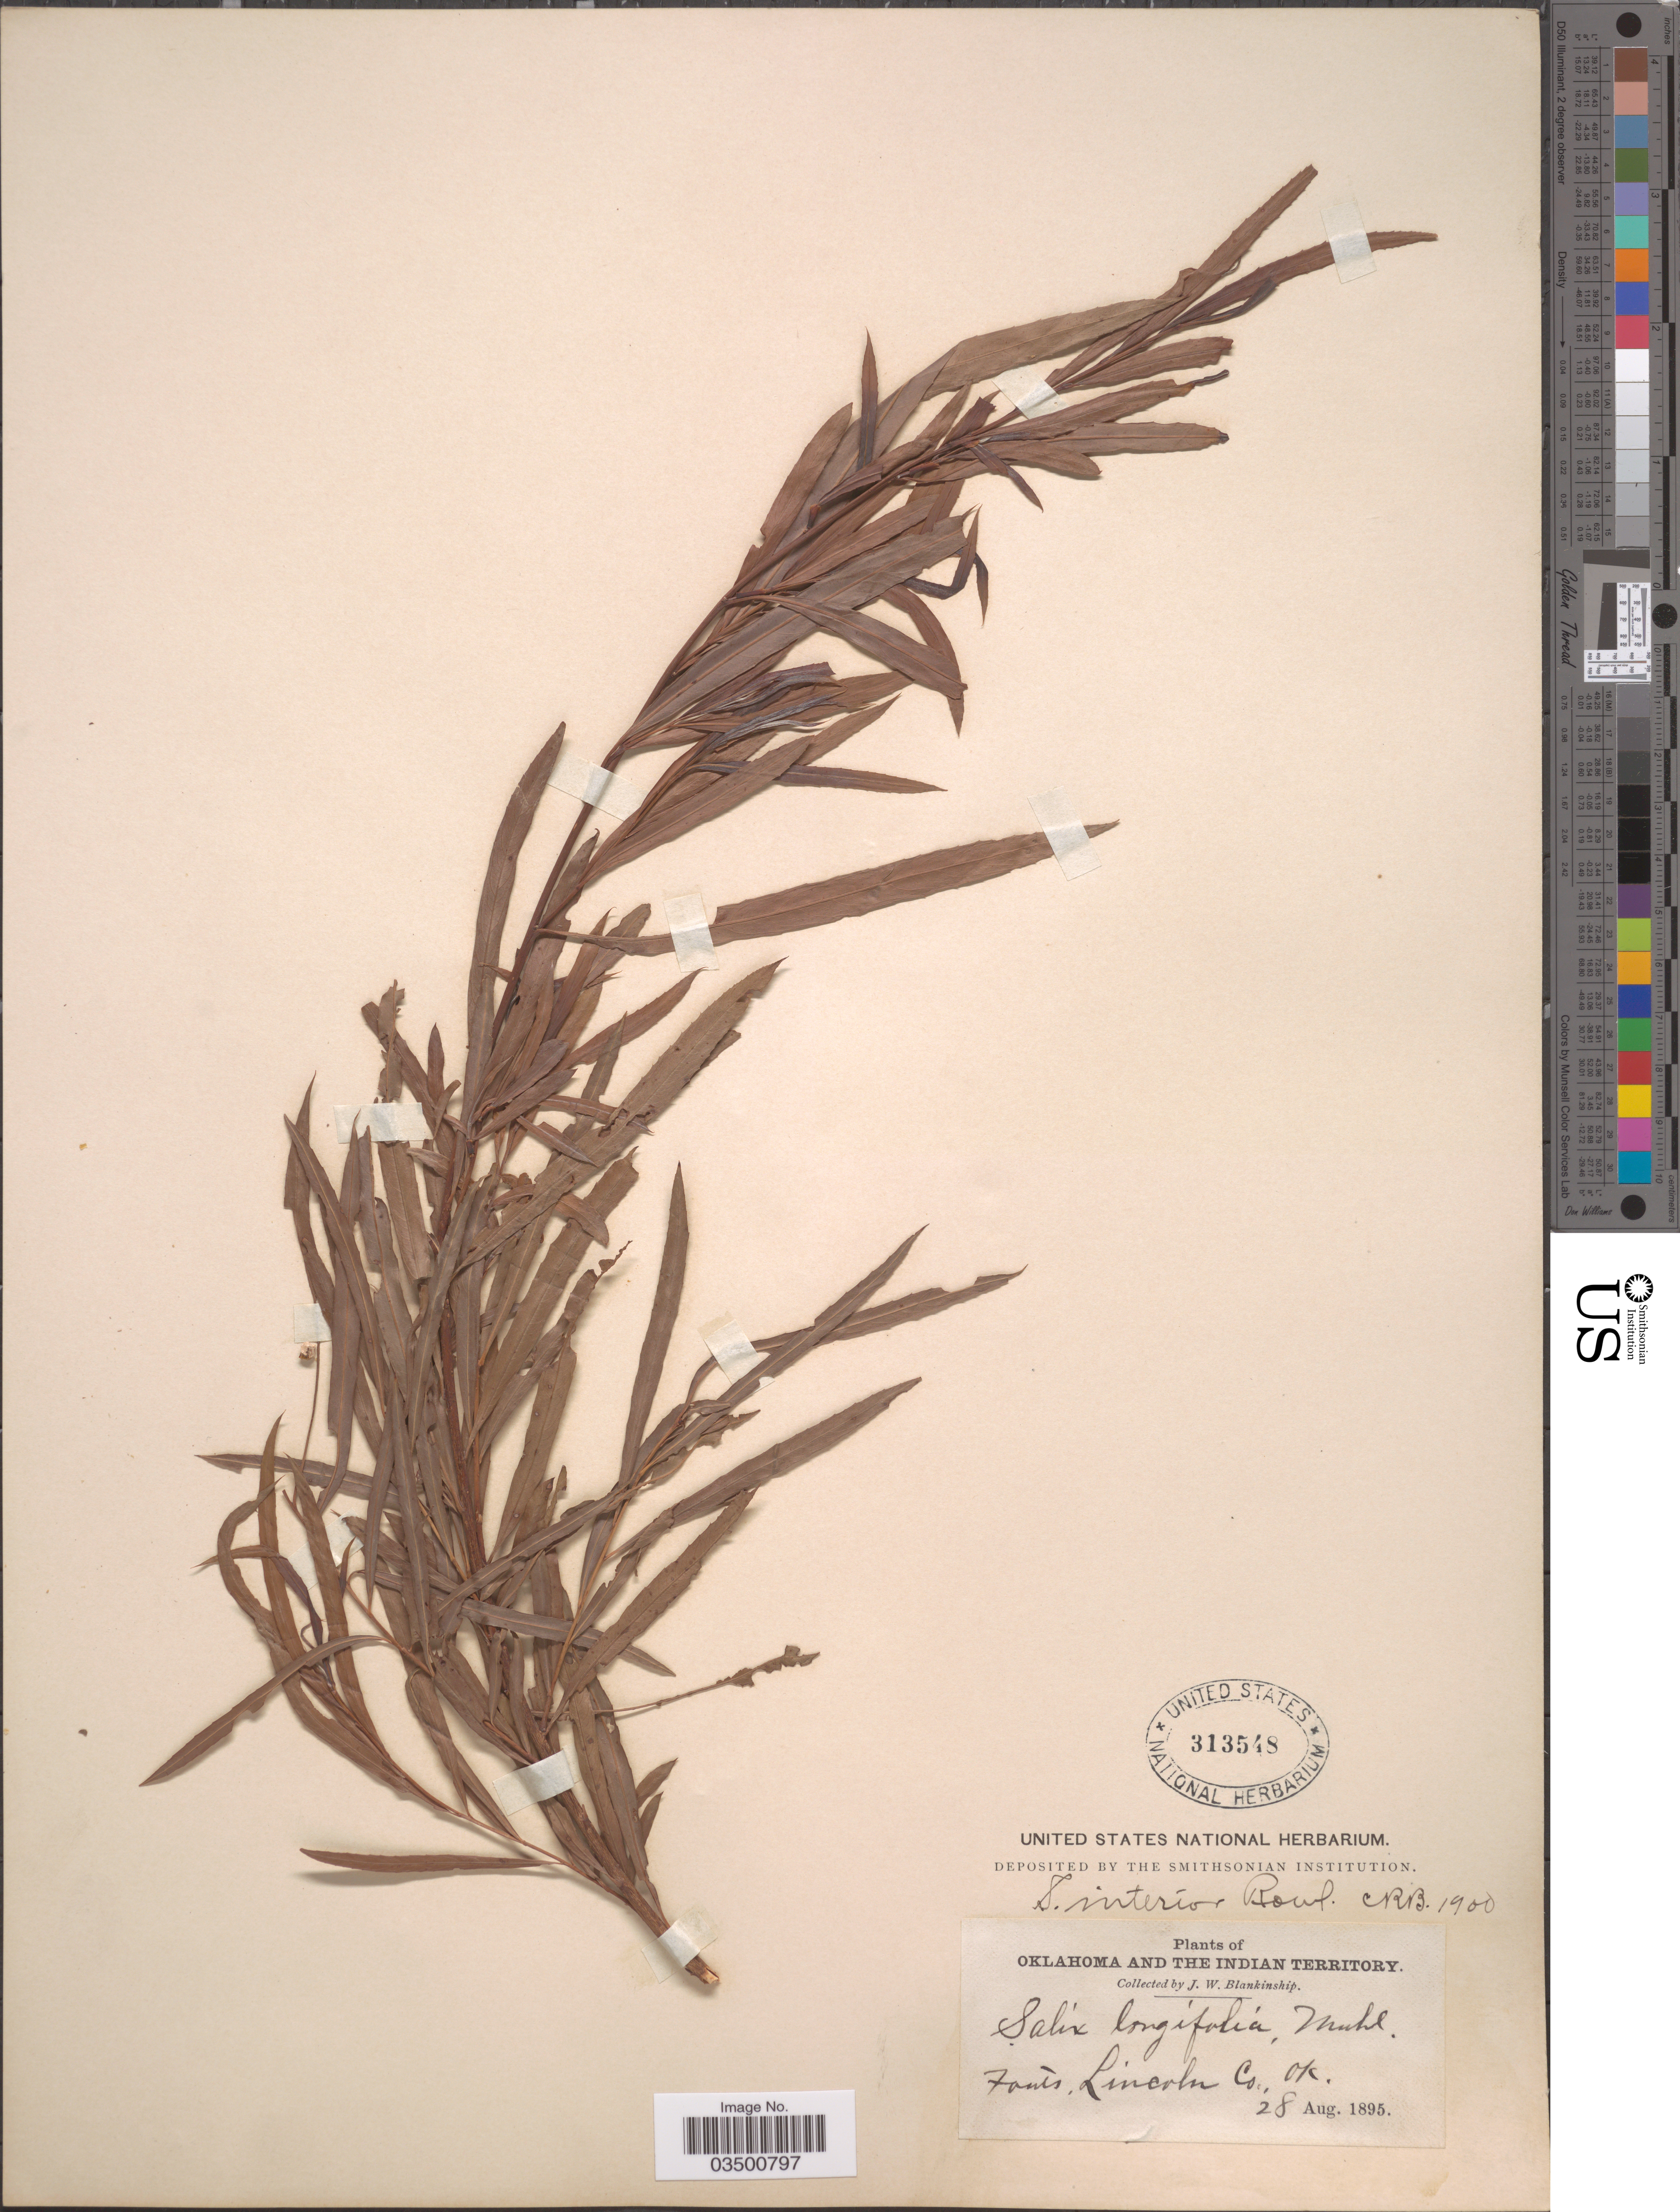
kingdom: Plantae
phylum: Tracheophyta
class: Magnoliopsida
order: Malpighiales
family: Salicaceae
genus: Salix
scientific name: Salix interior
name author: Rowlee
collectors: J. W. Blankinship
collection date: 1895-08-28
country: United States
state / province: Oklahoma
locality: The Indian Territory. Fonts [interpreted], Lincoln Co.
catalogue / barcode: US 313548